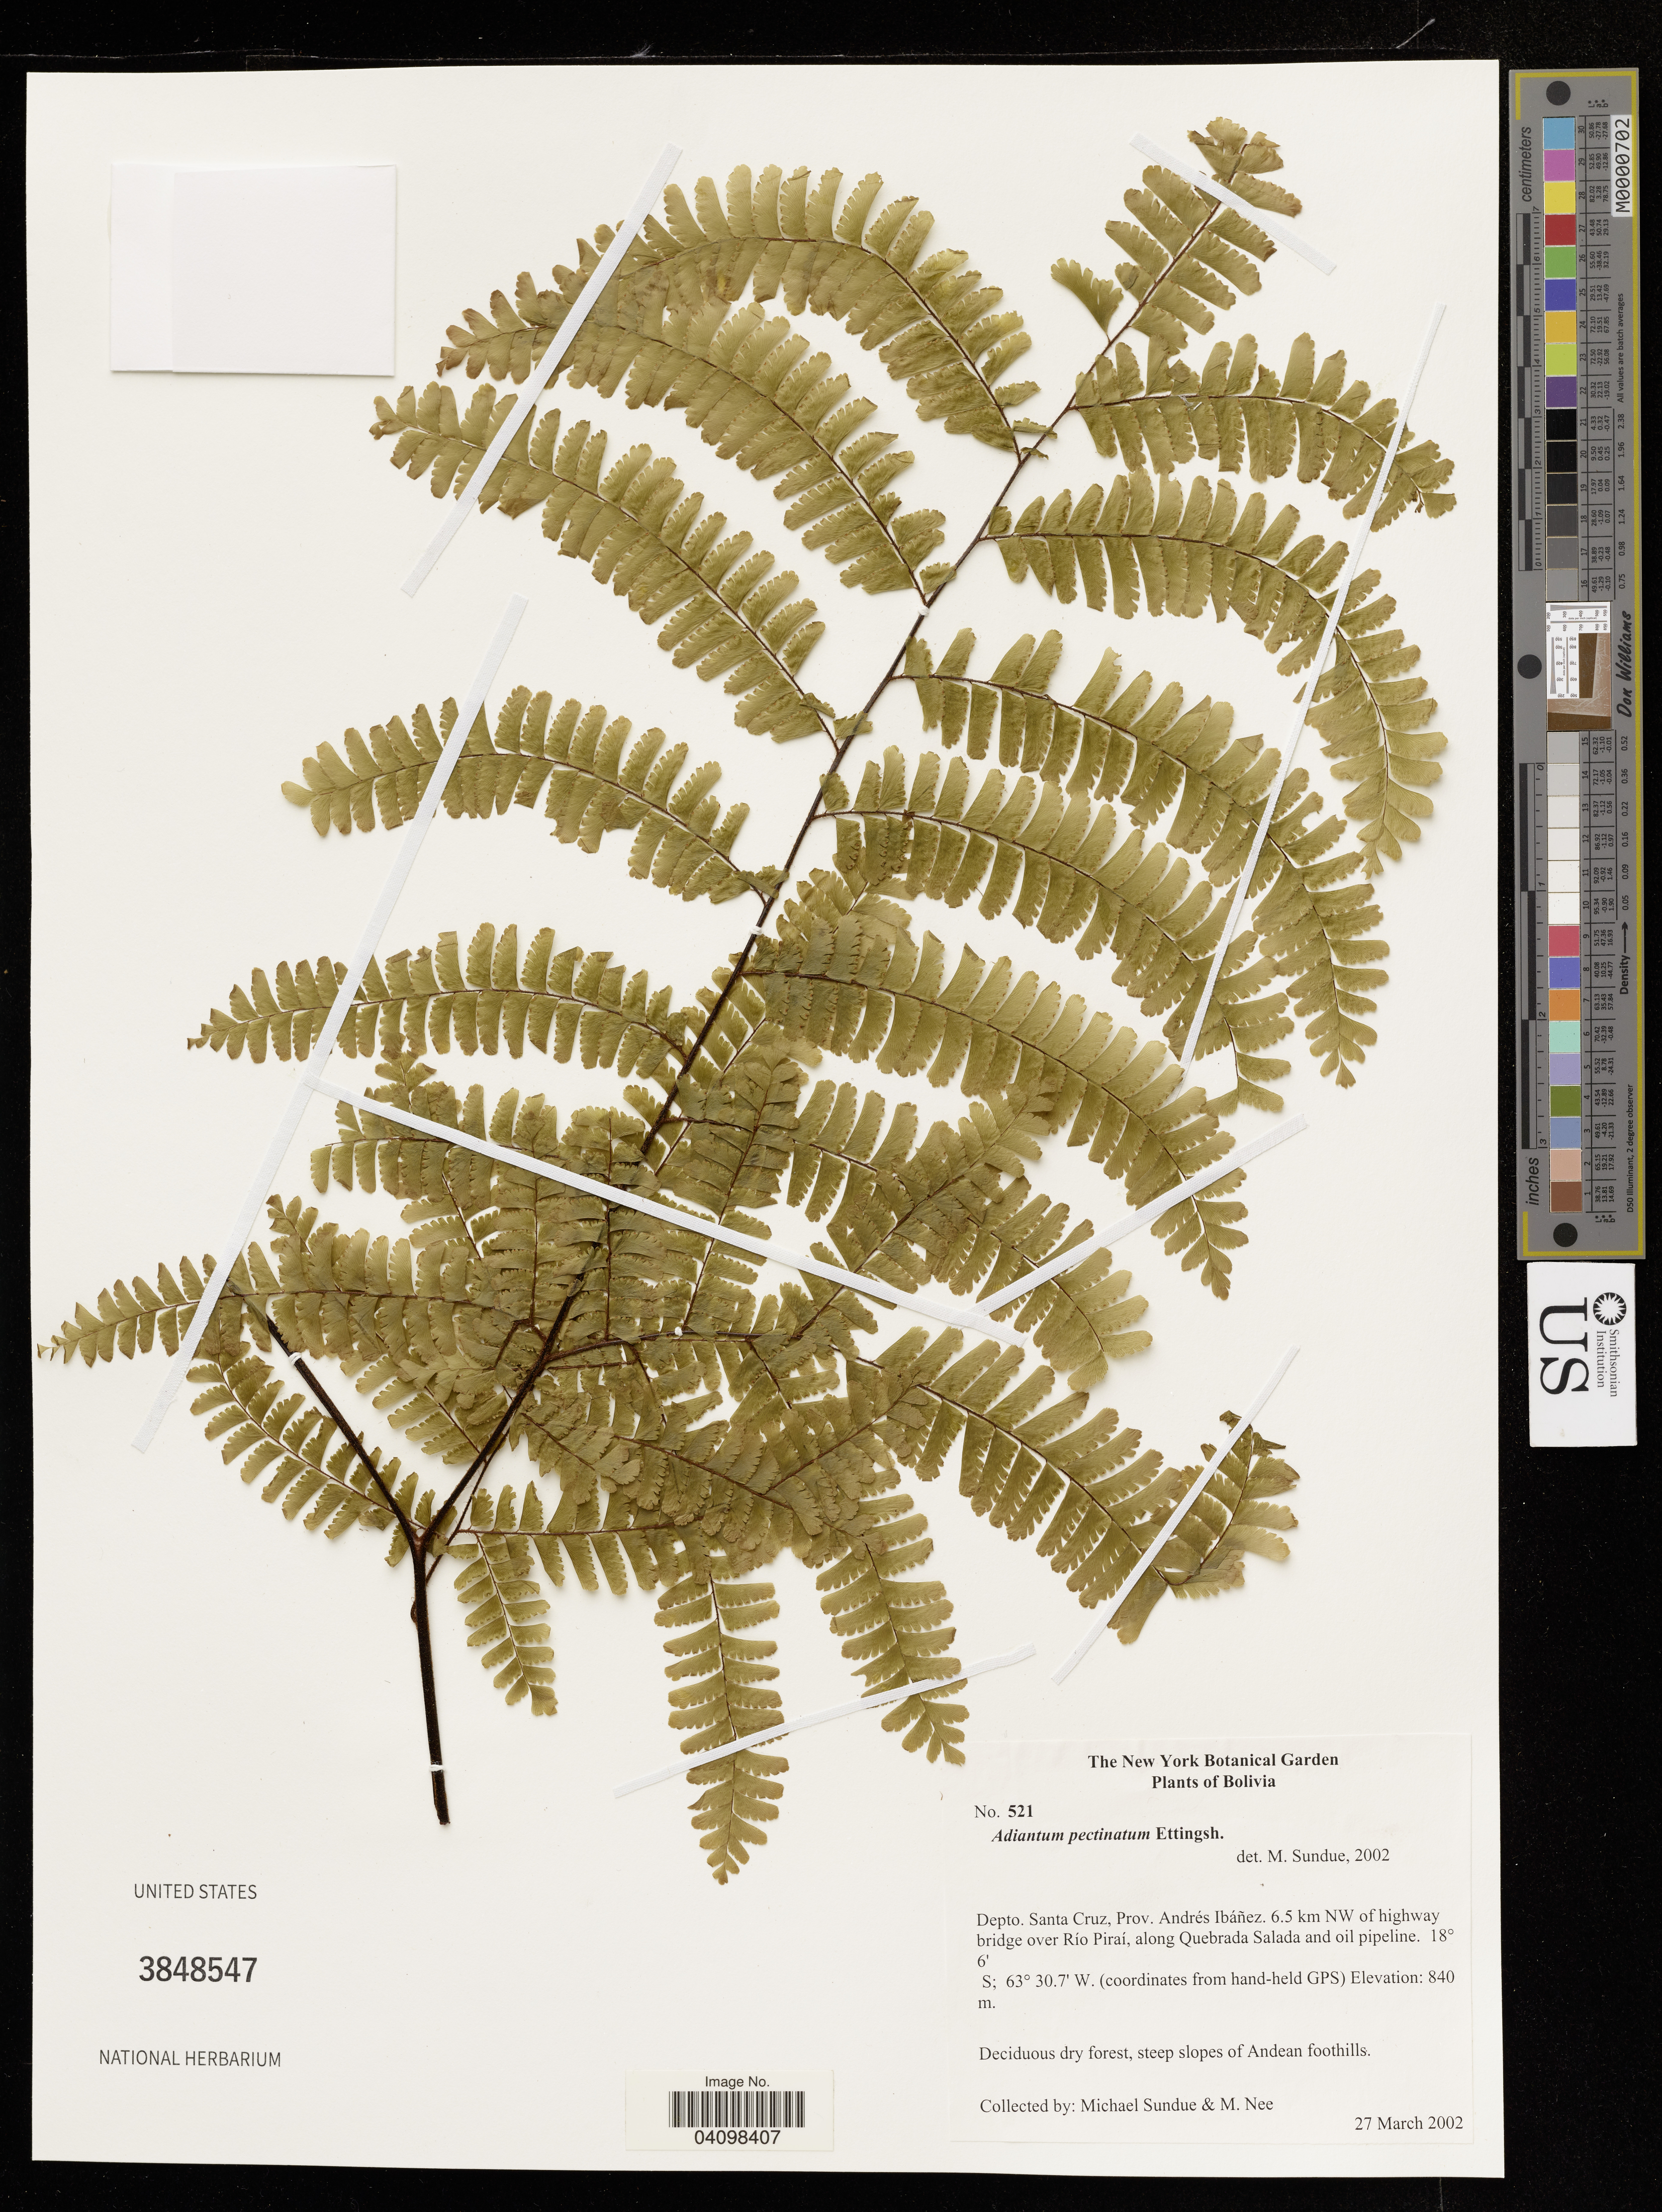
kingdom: Plantae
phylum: Tracheophyta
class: Polypodiopsida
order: Polypodiales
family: Pteridaceae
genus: Adiantum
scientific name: Adiantum pectinatum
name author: Kunze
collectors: M. Sundue & M. Nee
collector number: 521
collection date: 2002-03-27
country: Bolivia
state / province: Santa Cruz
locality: Prov. Andrés Ibáñez. 6.5 km NW of highway bridge over Río Piraí, along Quebrada Salada and oil pipeline.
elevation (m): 840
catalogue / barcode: US 3848547